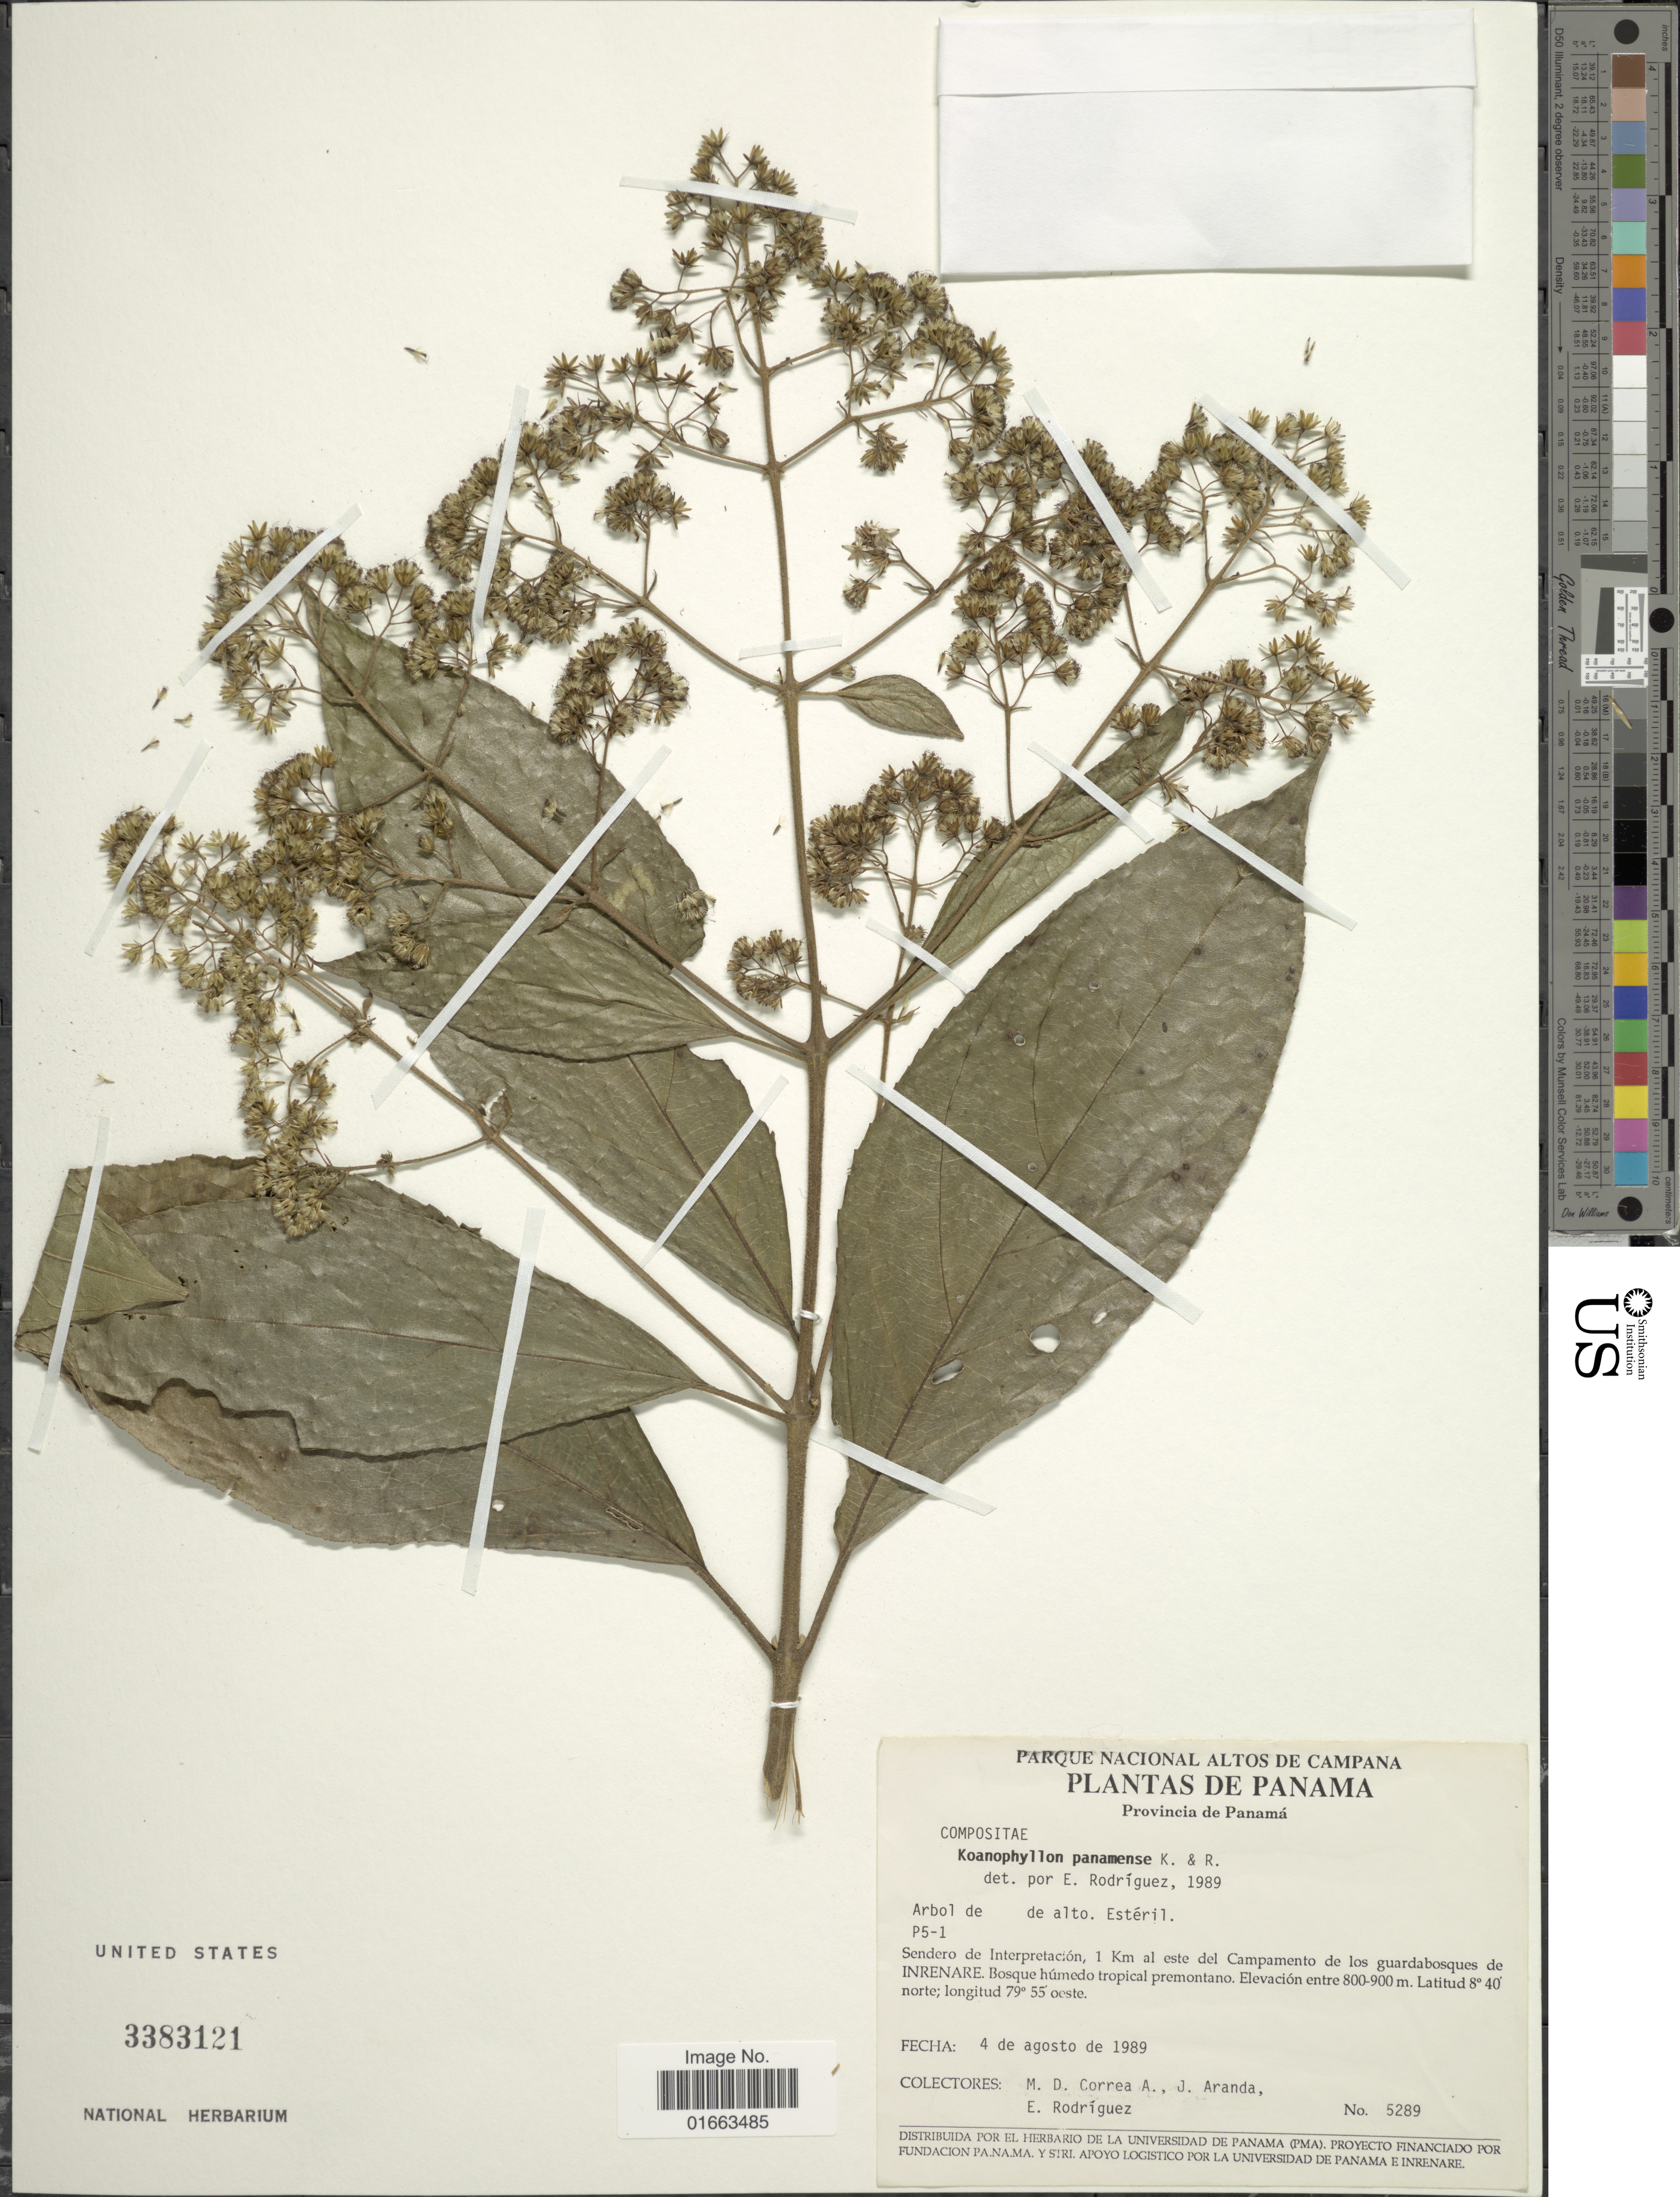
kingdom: Plantae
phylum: Tracheophyta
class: Magnoliopsida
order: Asterales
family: Asteraceae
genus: Koanophyllon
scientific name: Koanophyllon panamensis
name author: R.M. King & H. Rob.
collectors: M. D. Corrêa-A., J. Aranda & E. Rodriguez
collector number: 5289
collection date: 1989-08-04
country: Panama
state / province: Panamá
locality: Sendero de Interpretación, 1 Km al este del campamento de los guardabosques de Inrenare, Bosque húmedo tropical premontano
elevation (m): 800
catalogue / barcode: US 3383121